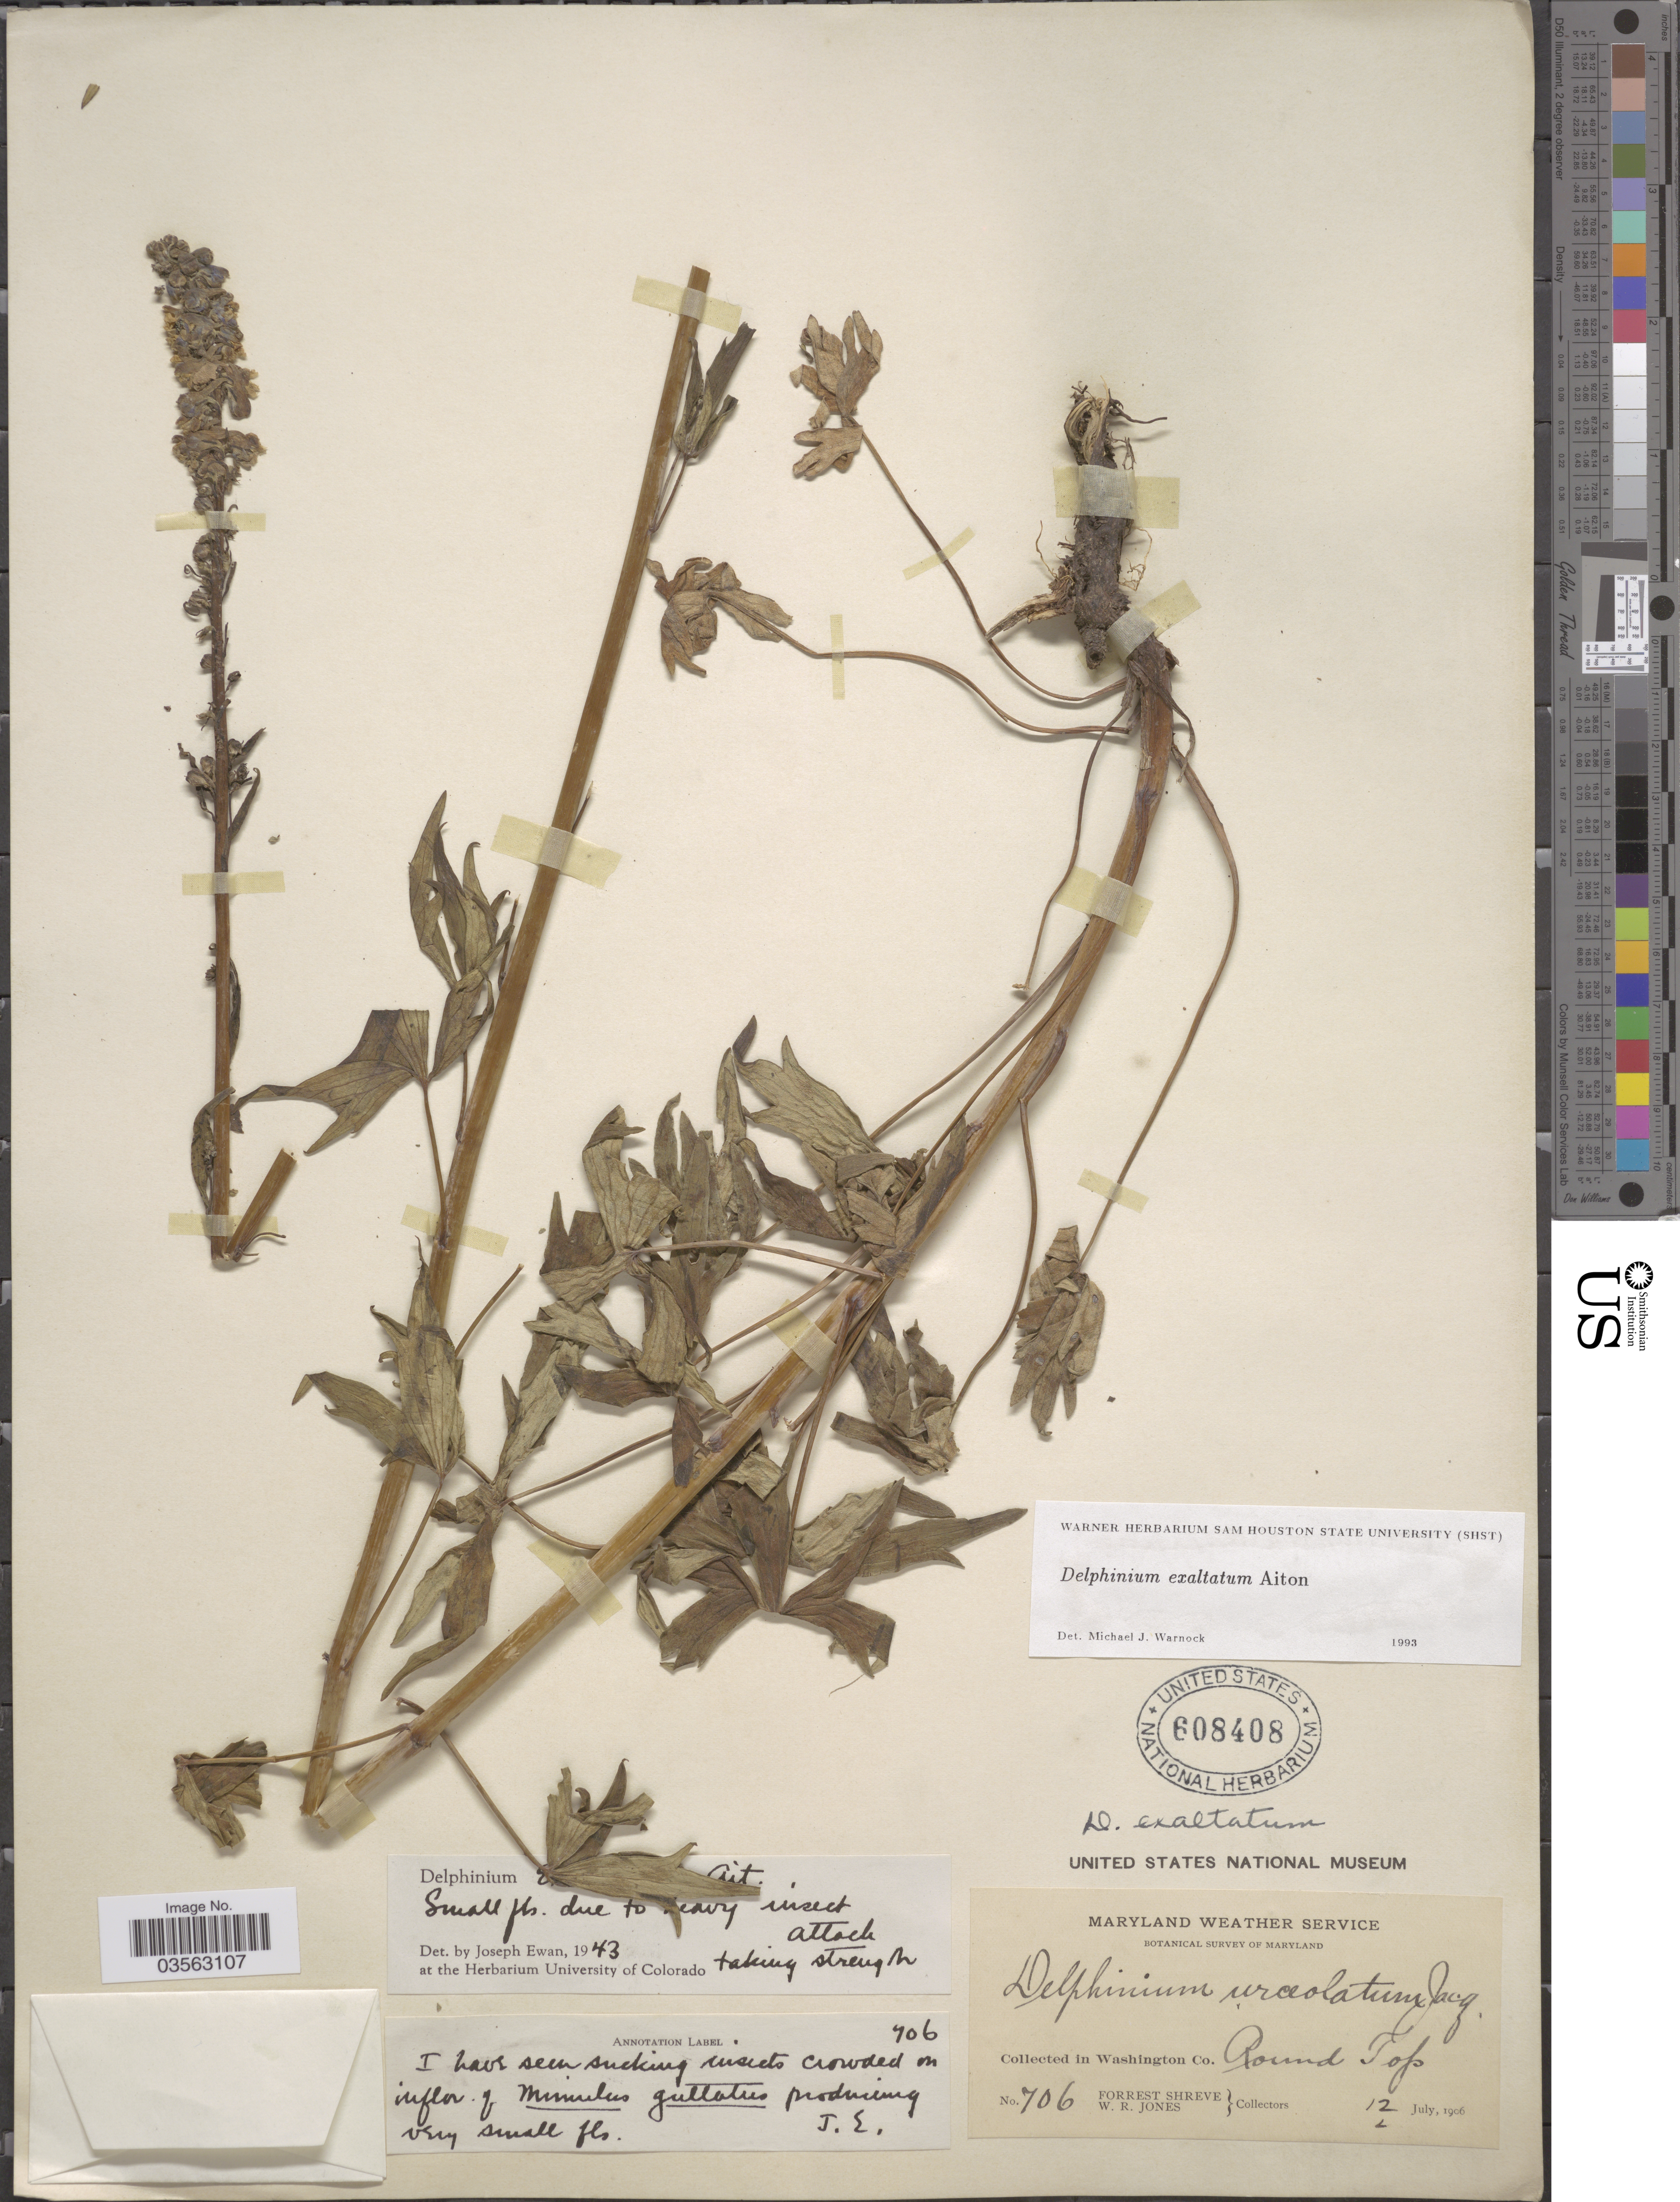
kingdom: Plantae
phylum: Tracheophyta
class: Magnoliopsida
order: Ranunculales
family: Ranunculaceae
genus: Delphinium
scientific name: Delphinium exaltatum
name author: Aiton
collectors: F. Shreve & W. R. Jones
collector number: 706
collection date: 1906-07-12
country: United States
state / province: Maryland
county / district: Washington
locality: Washington Co. Round Top.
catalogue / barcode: US 608408